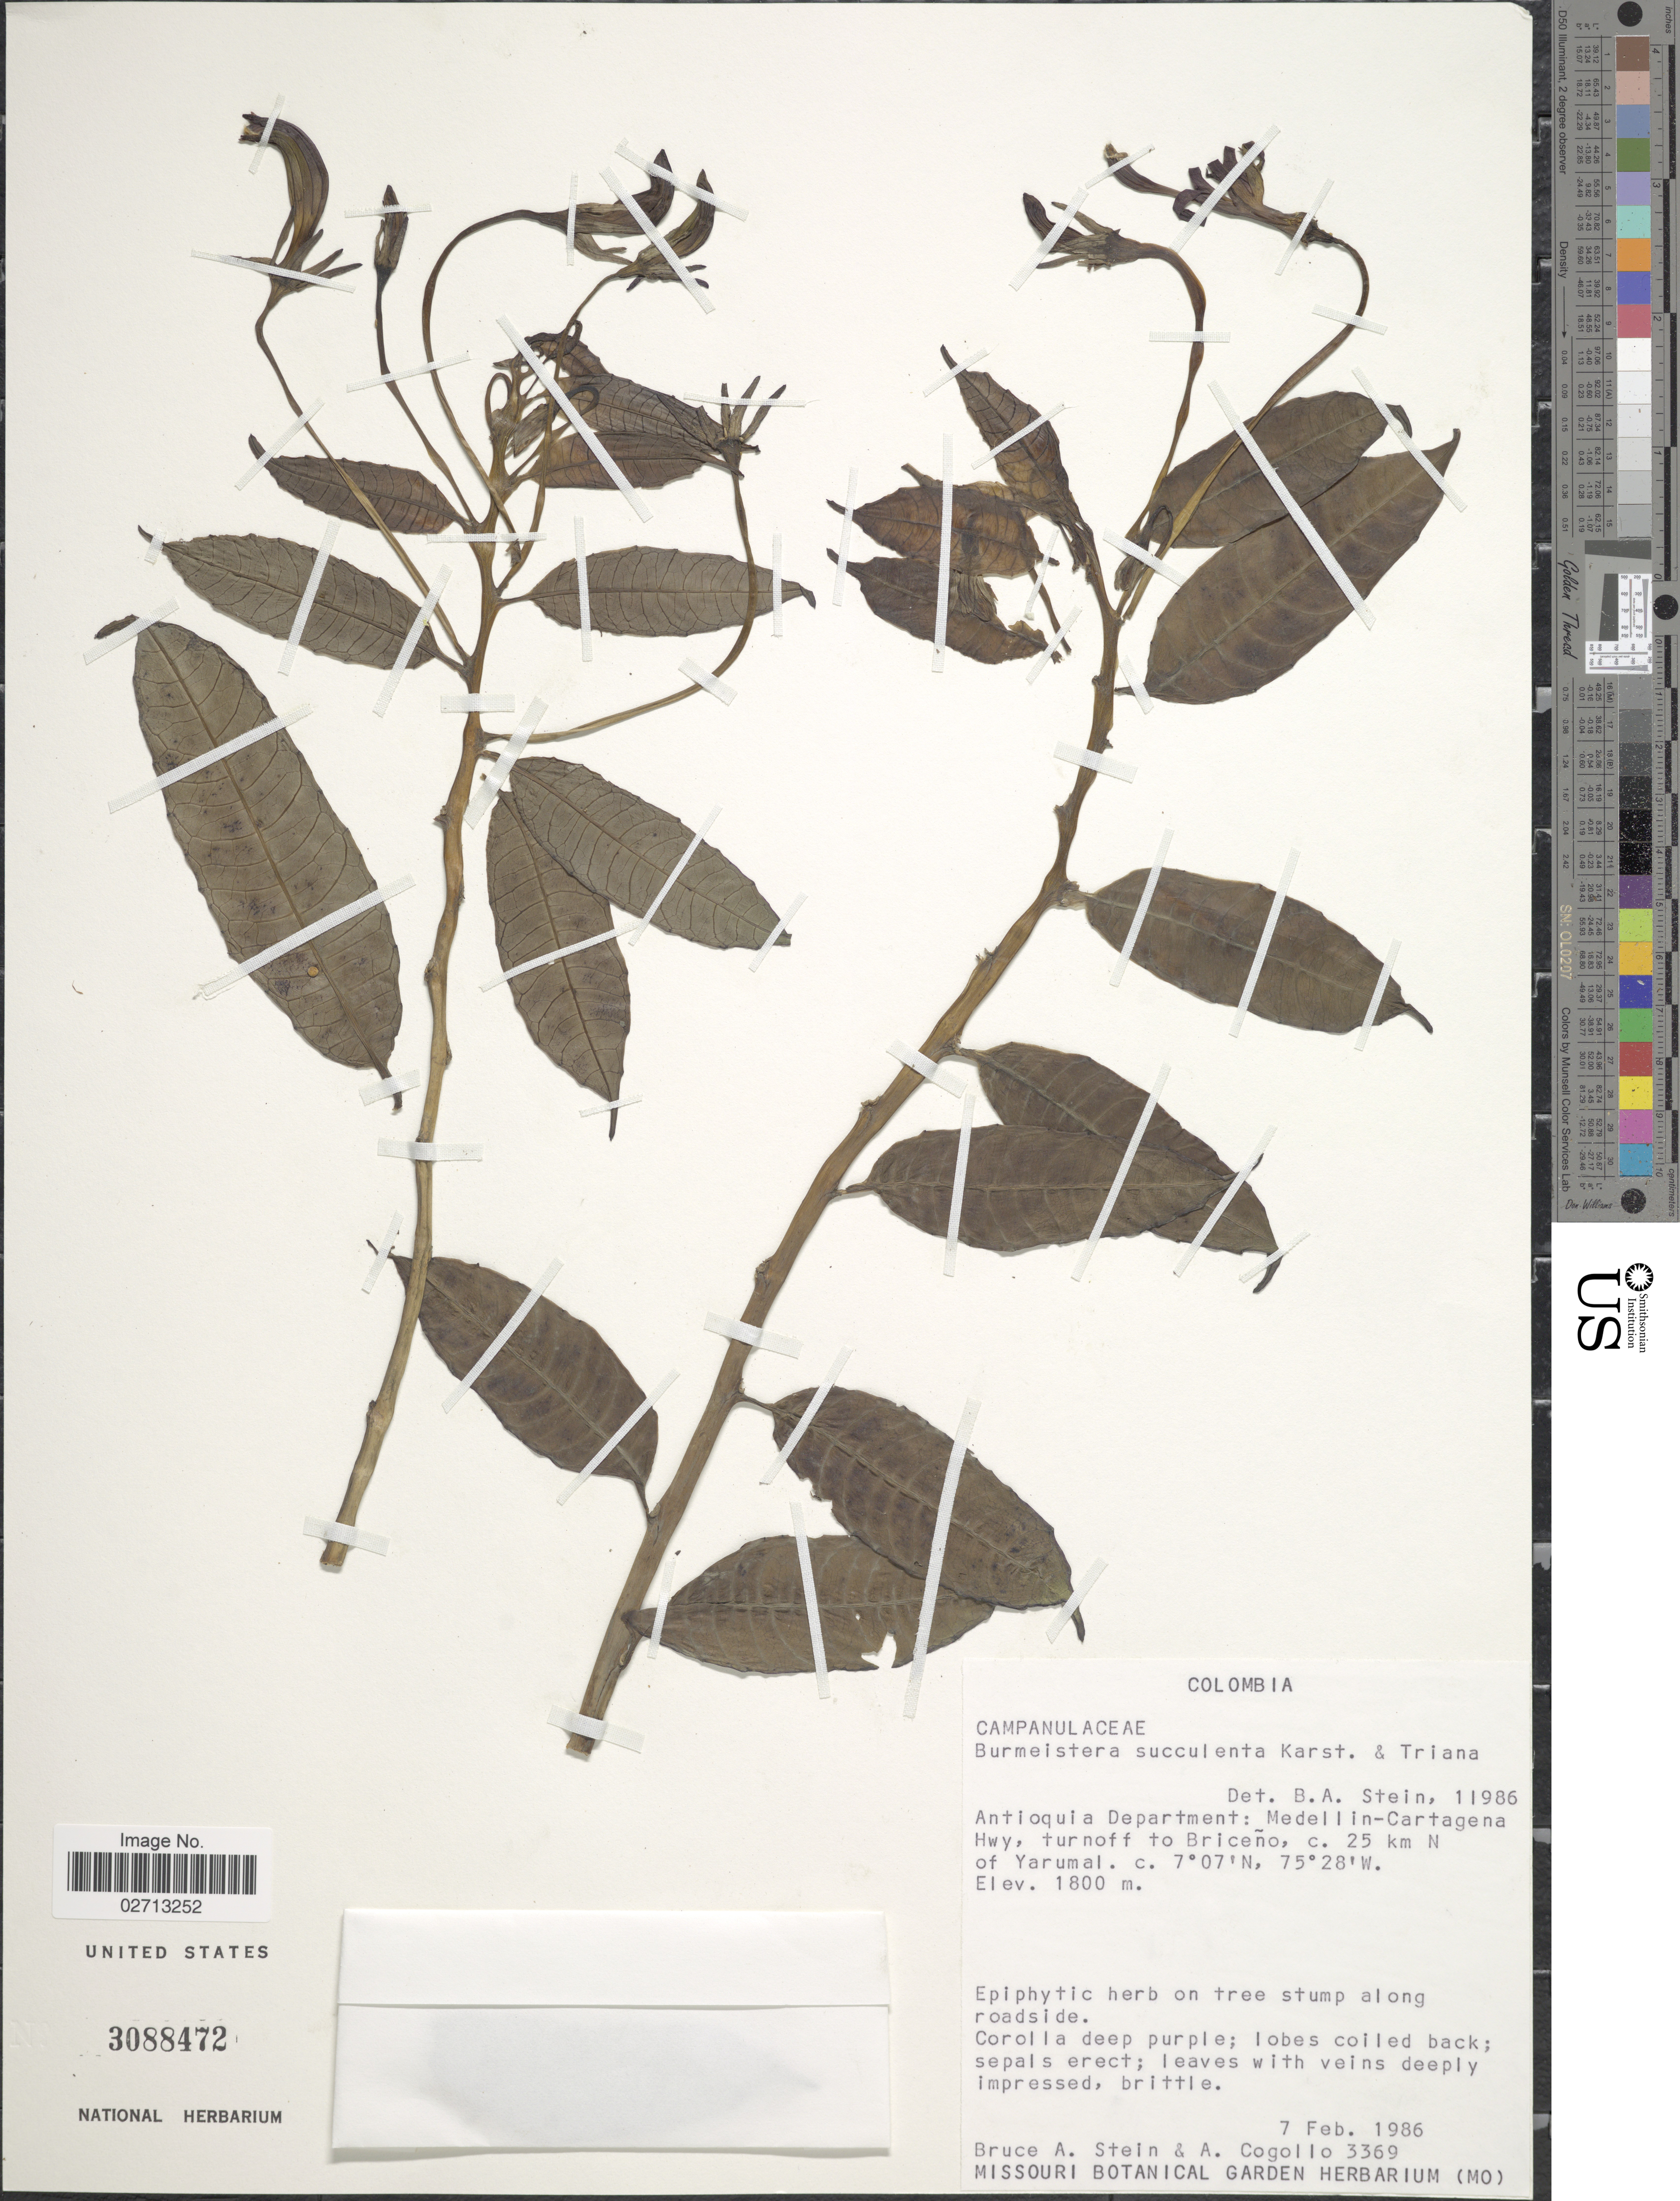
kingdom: Plantae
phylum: Tracheophyta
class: Magnoliopsida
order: Asterales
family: Campanulaceae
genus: Burmeistera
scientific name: Burmeistera succulenta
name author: H. Karst. & Triana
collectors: B. A. Stein & A. Cogollo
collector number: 3369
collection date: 1986-02-07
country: Colombia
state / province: Antioquia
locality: Antioquia Department: Medellin-Cartagena Hwy, turnoff to Briceño, c. 25 km N of Yarumal.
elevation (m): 1800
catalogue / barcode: US 3088472